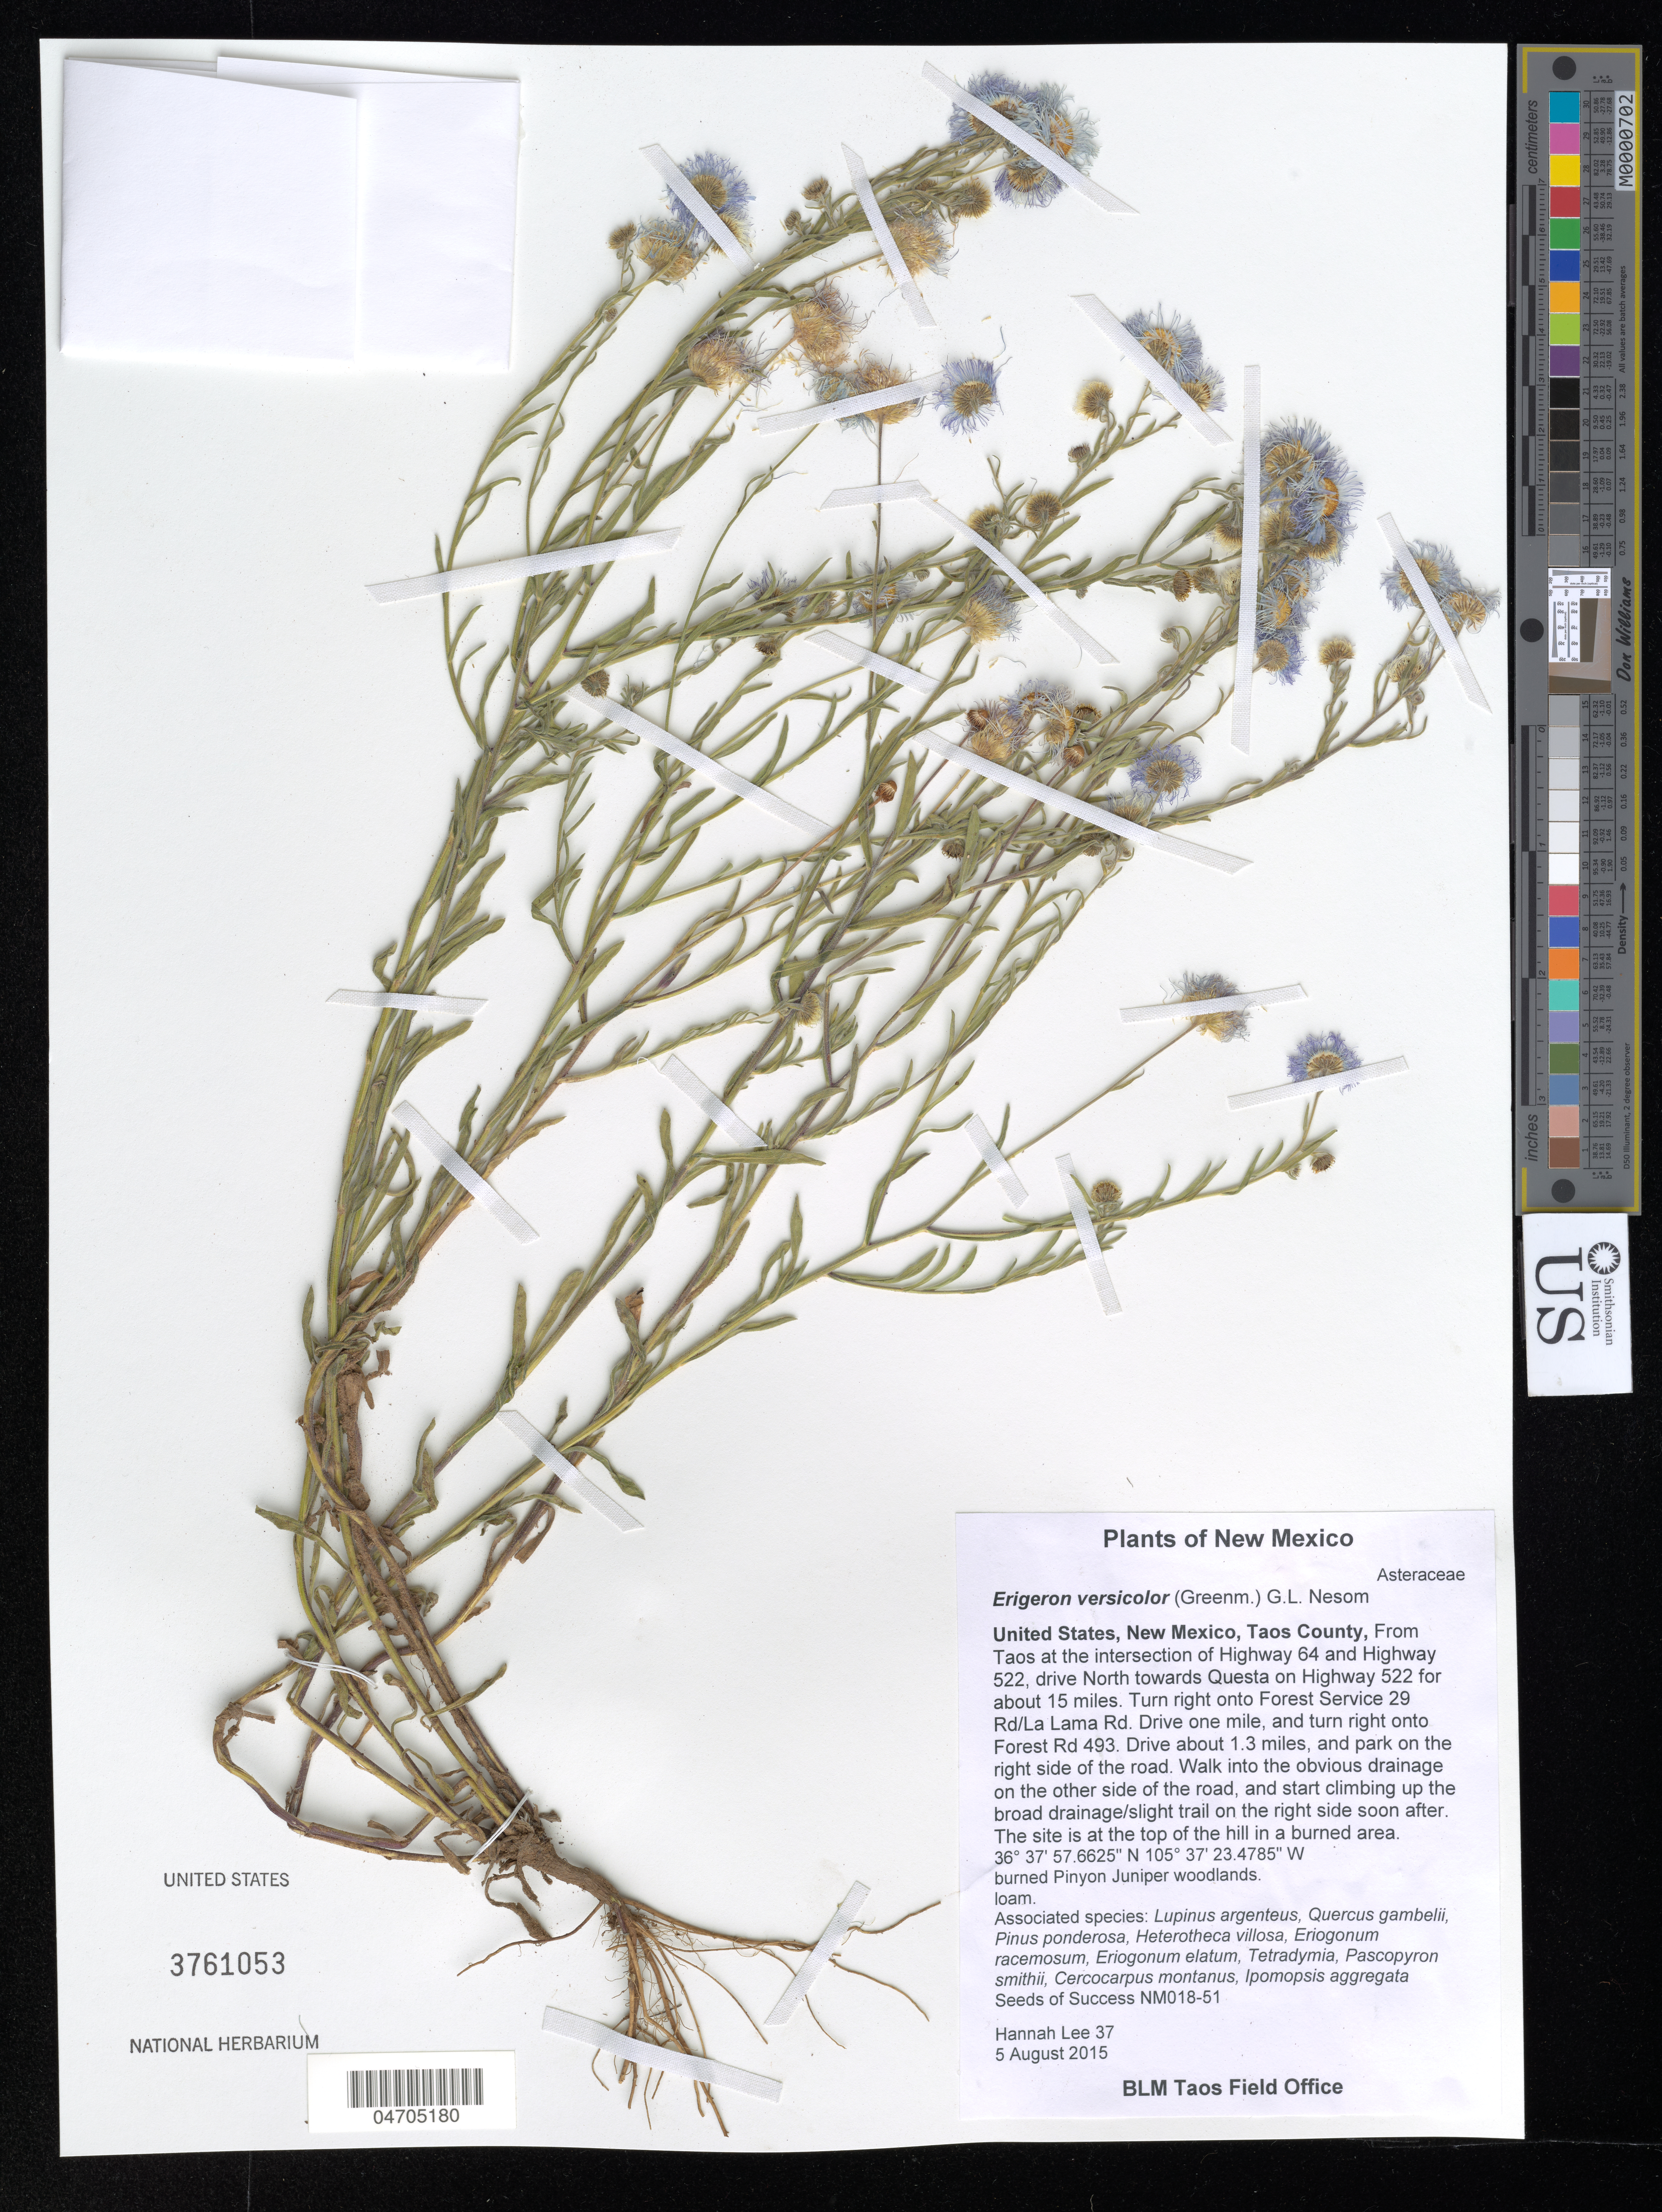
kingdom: Plantae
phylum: Tracheophyta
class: Magnoliopsida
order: Asterales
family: Asteraceae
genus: Erigeron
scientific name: Erigeron versicolor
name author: (Greenm.) G.L. Nesom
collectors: H. Lee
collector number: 37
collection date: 2015-08-05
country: United States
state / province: New Mexico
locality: Taos County, From Taos at the intersection of Highway 64 and Highway 522, drive North towards Questa on Highway 522 for about 15 miles. Turn right onto Forest Service 29 Rd/La Lama Rd. Drive one mile, and turn right onto Forest Rd 493. Drive about 1.3 miles, and park on the right side of the road. Walk into the obvious drainage on the other side of the road, and start climbing up the broad drainage/slight trail on the right side soon after. The sire is at the top of the hill in a burned area.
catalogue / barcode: US 3761053